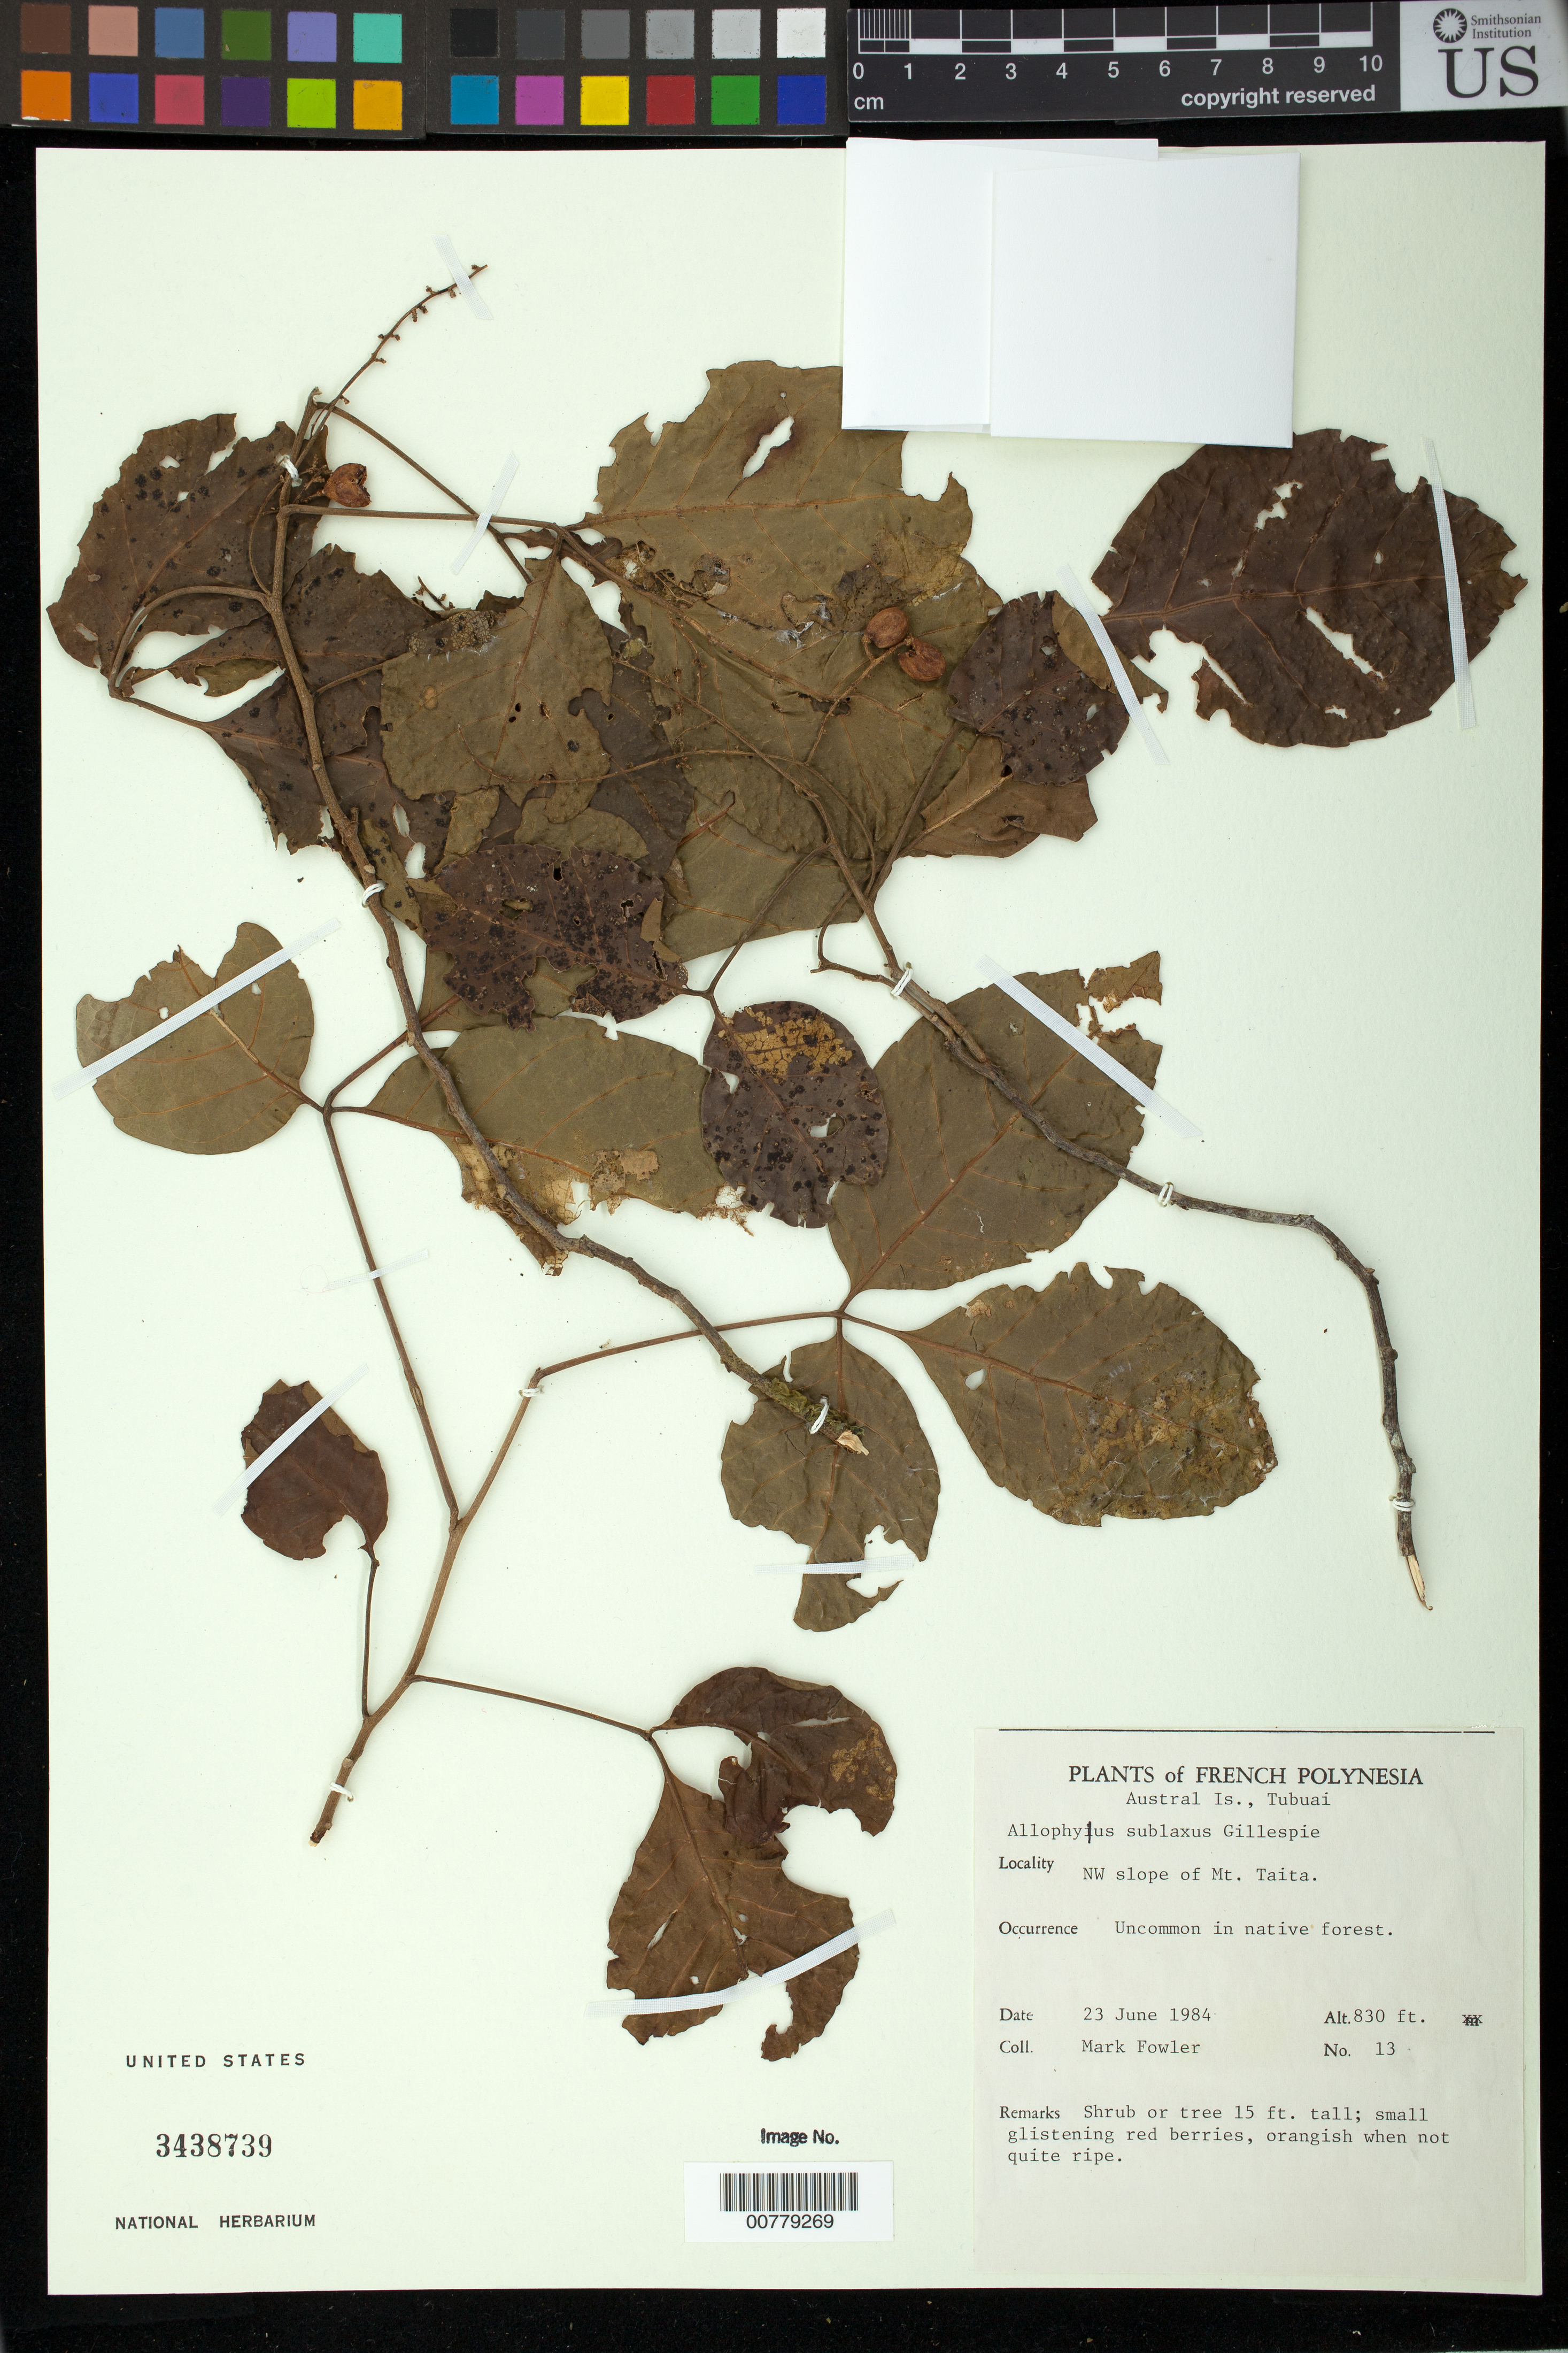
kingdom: Plantae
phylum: Tracheophyta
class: Magnoliopsida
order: Sapindales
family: Sapindaceae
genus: Allophylus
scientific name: Allophylus sublaxus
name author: Gillespie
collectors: M. Fowler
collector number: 13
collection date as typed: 23 Jun 1984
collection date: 1984-06-23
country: French Polynesia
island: Tubuai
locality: Austral Islands: Tubuai; NW slope of Mt. Taita.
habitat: Uncommon in native forest.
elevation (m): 253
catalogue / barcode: US 3438739